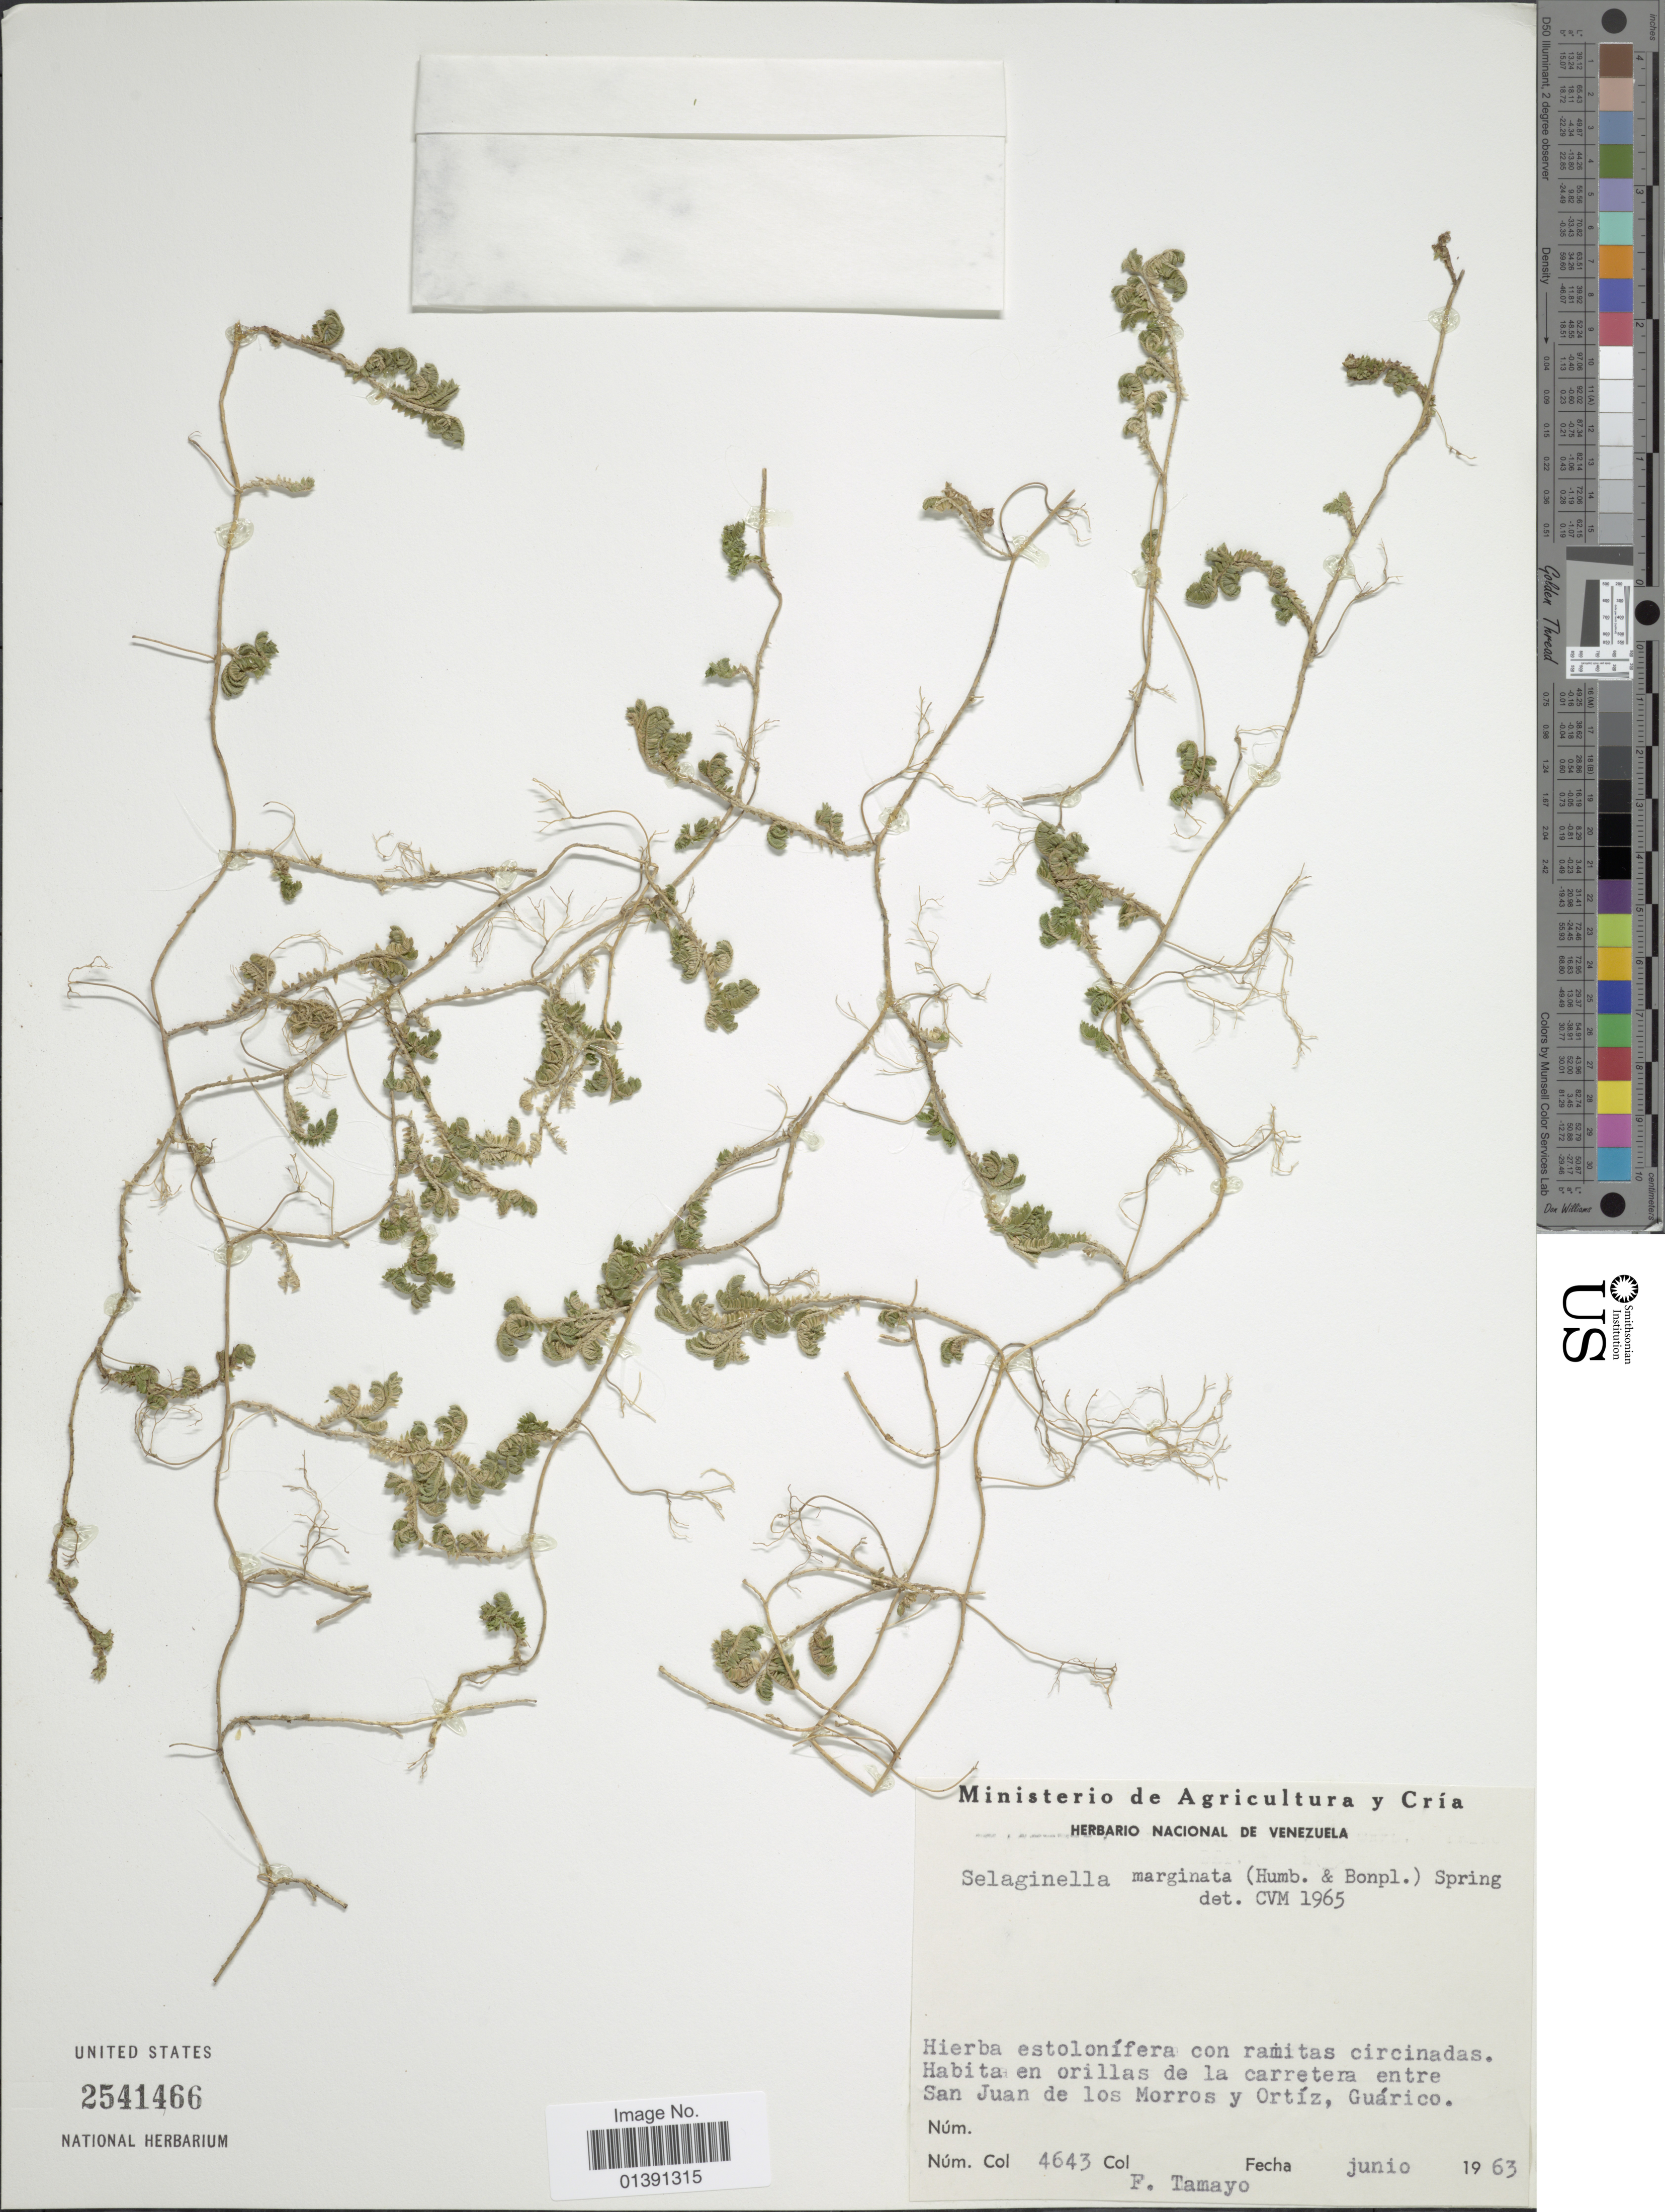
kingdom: Plantae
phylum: Tracheophyta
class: Lycopodiopsida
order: Selaginellales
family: Selaginellaceae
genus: Selaginella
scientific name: Selaginella marginata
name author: (Humb. & Bonpl.) Spring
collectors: F. Tamayo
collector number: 4643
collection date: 1963-06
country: Venezuela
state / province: Guárico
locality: Habita en orillas de la carretera entre San Juan de los Morros y Ortiz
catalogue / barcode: US 2541466